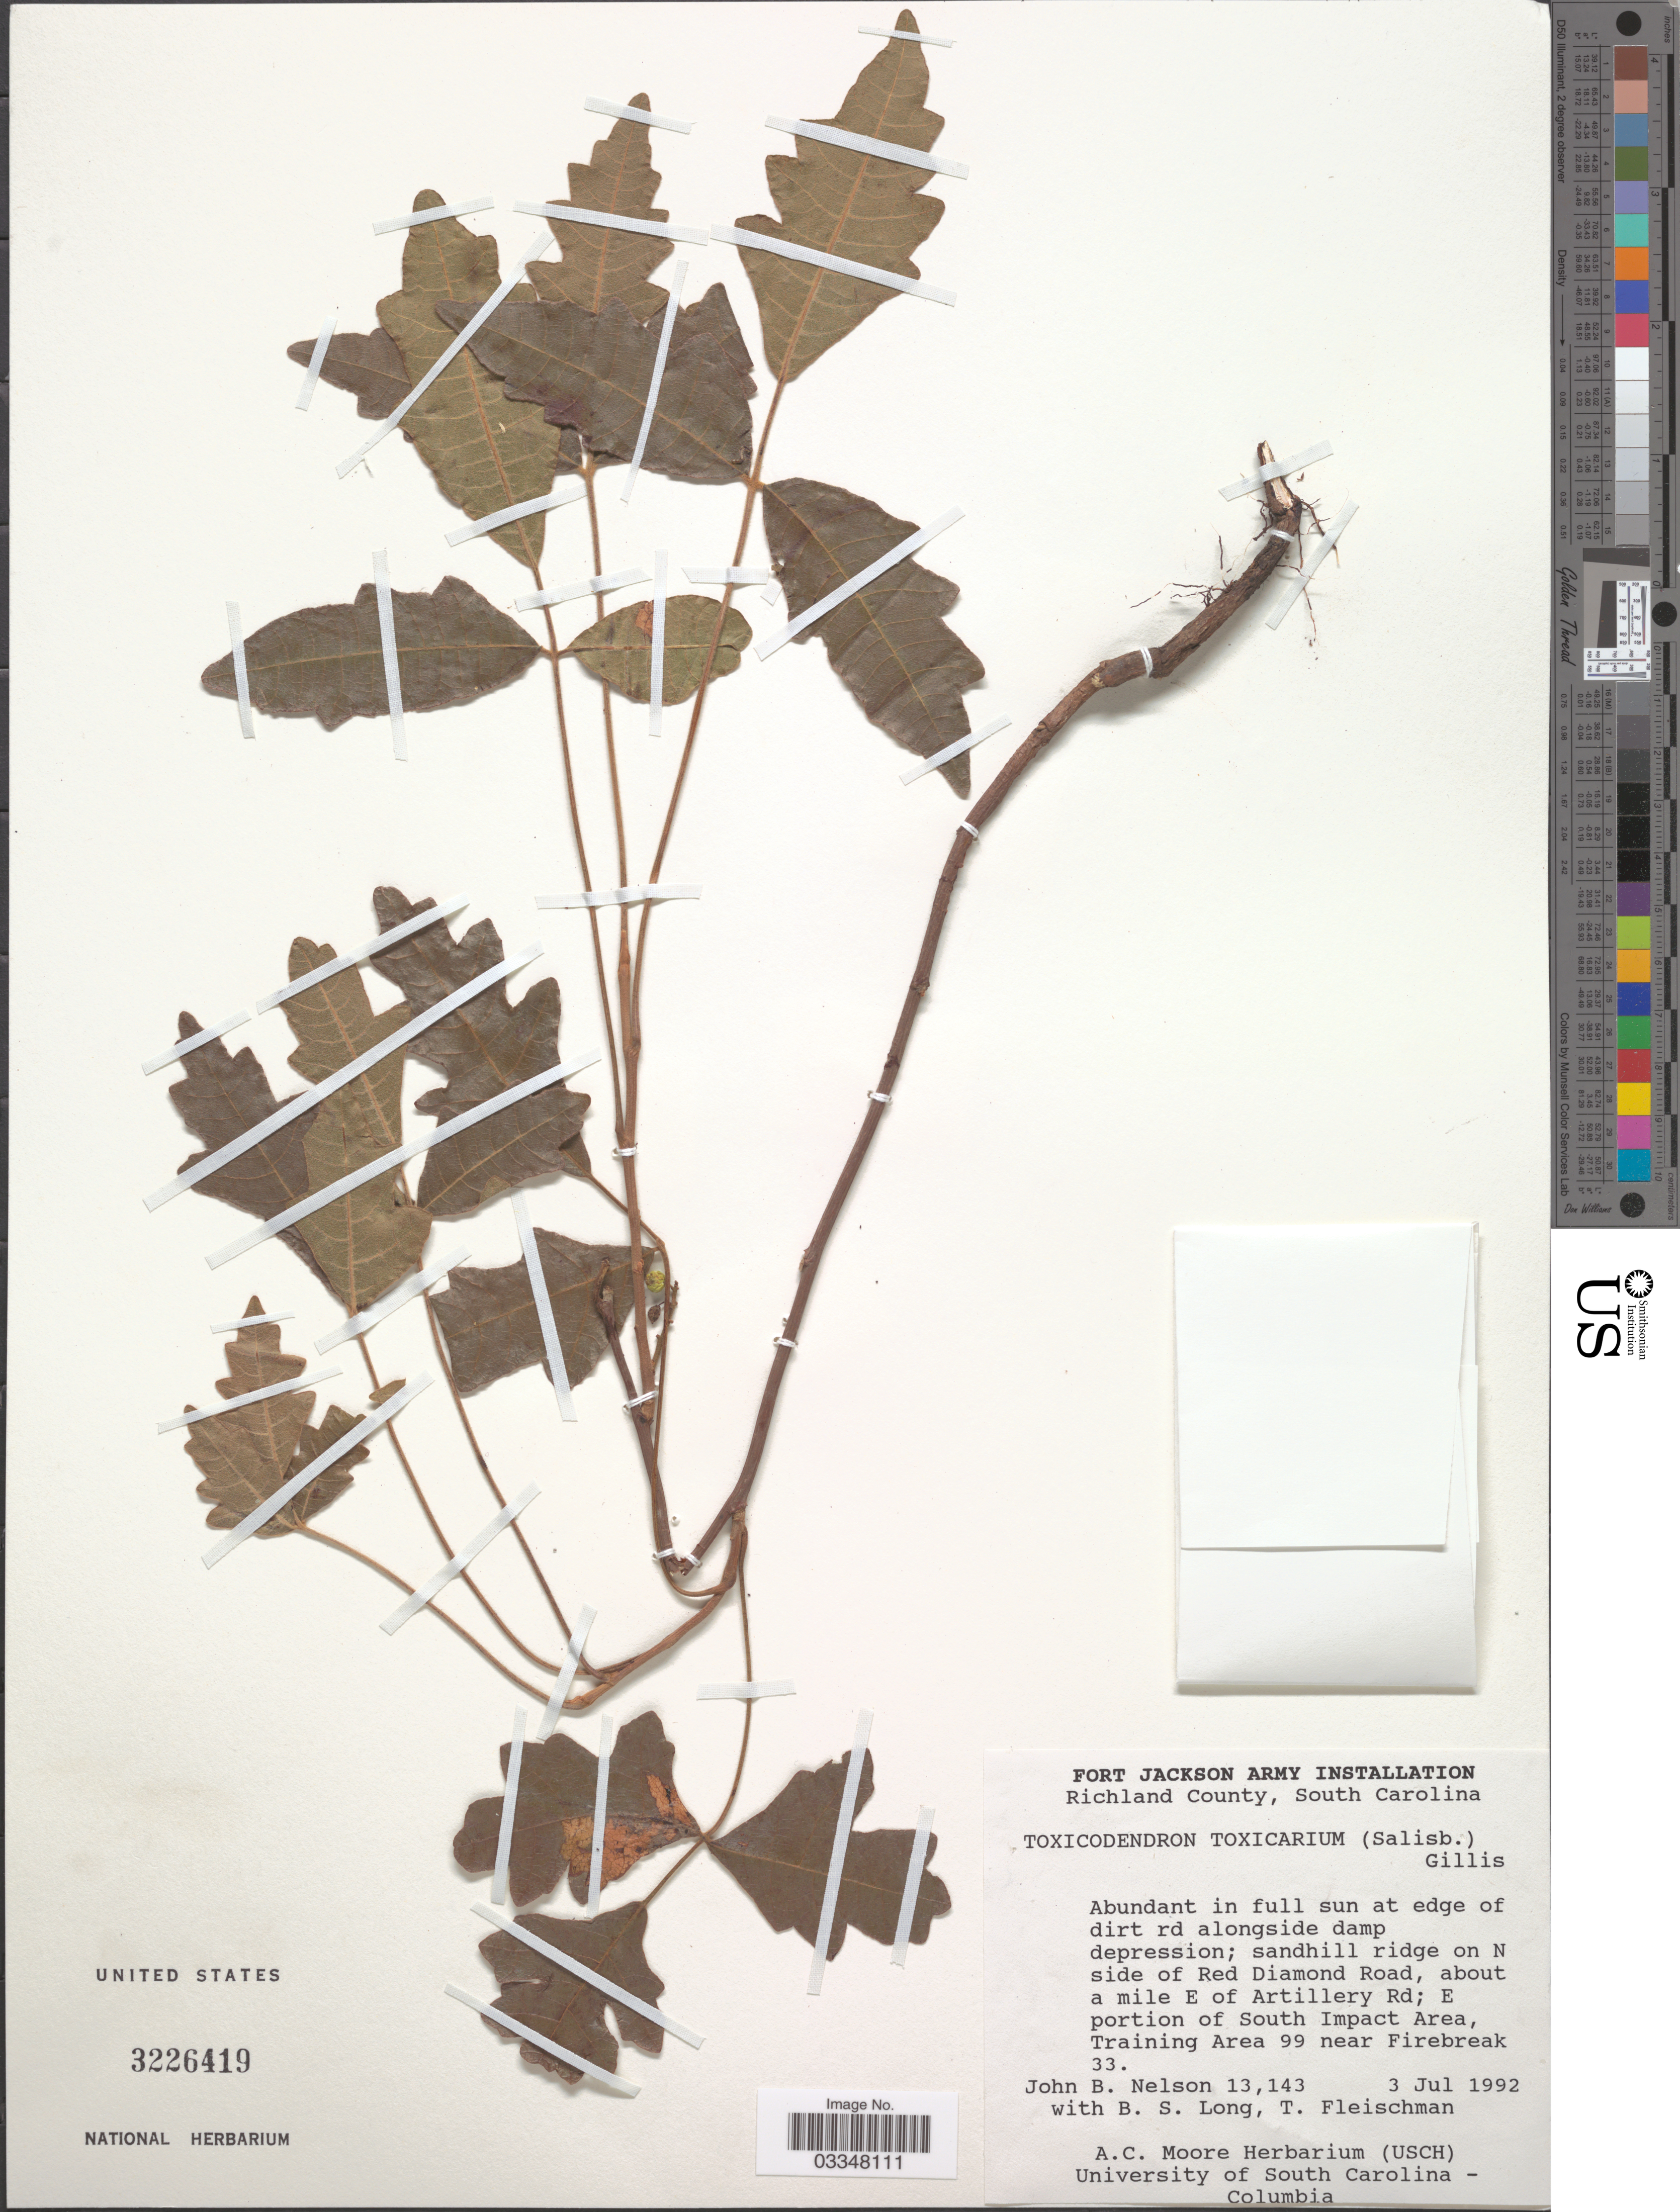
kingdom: Plantae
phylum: Tracheophyta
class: Magnoliopsida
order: Sapindales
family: Anacardiaceae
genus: Toxicodendron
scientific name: Toxicodendron toxicarium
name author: Gillis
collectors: J. B. Nelson, B. Long & T. Fleischman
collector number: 13143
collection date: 1992-07-03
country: United States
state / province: South Carolina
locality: Richland County. Sandhill ridge on N side of Red Diamond Road, about a mile E of Artillery Rd; E portion of South Impact Area, Training Area 99 near Firebreak 33.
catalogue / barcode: US 3226419